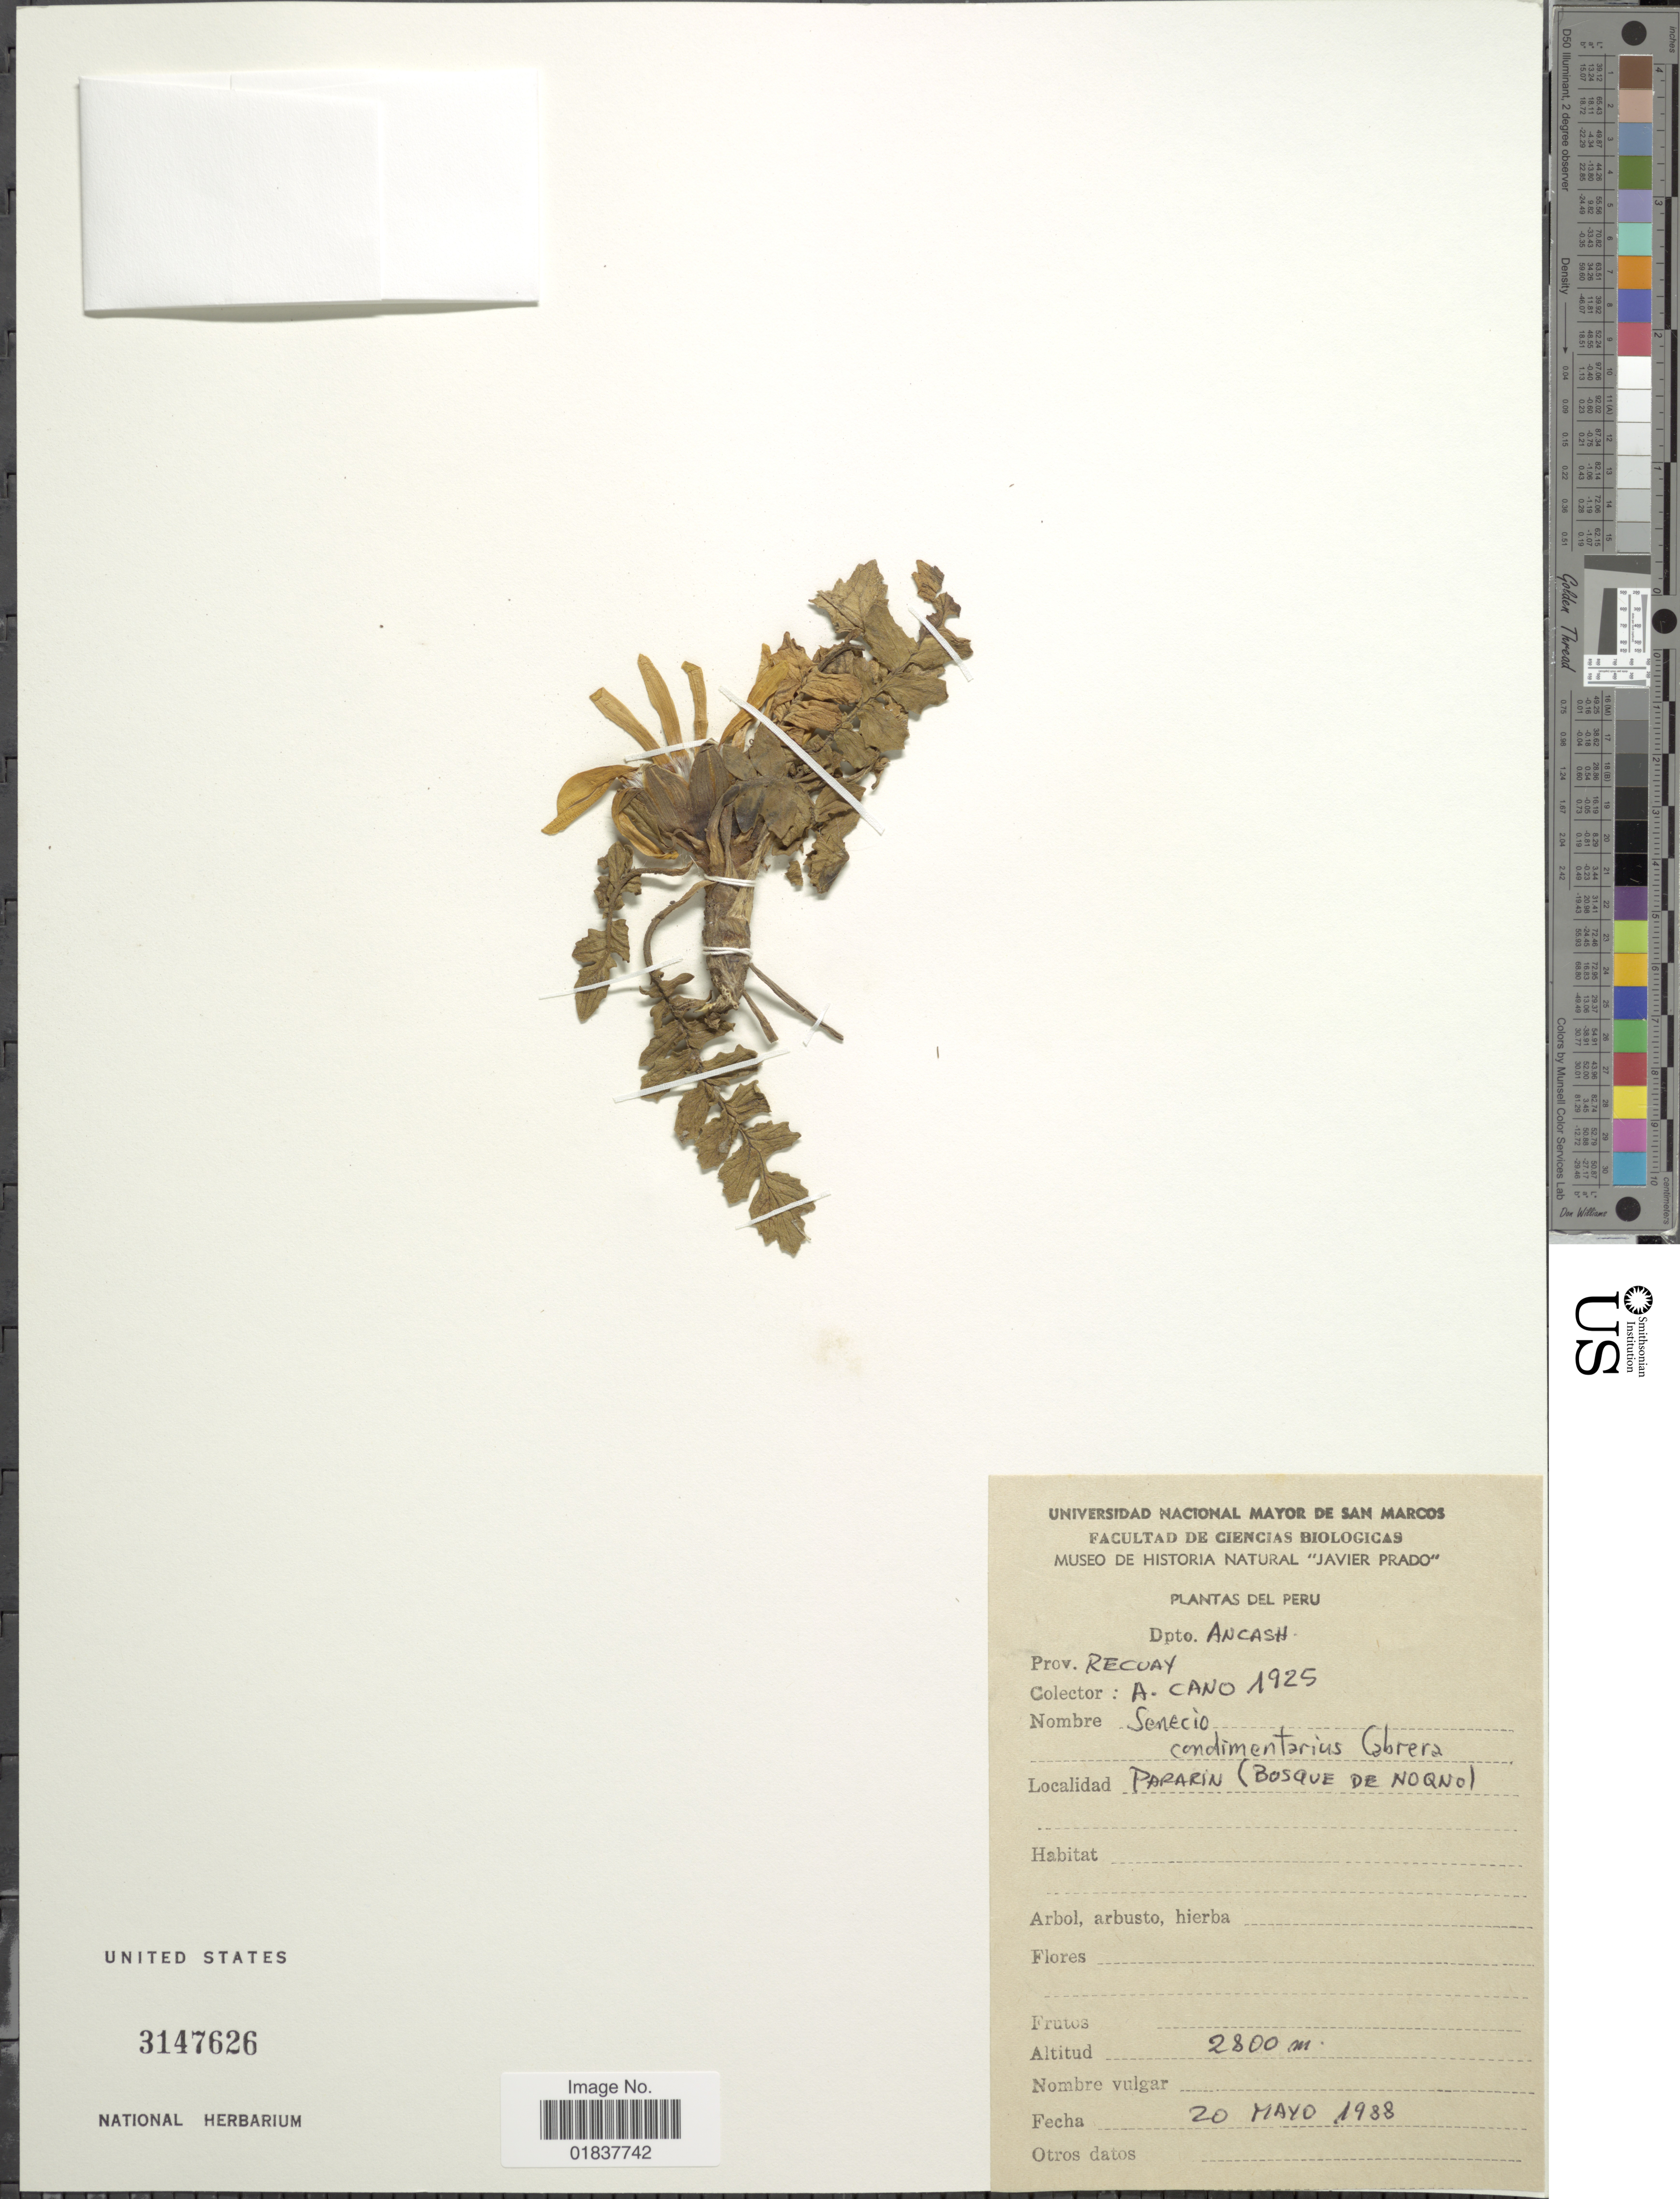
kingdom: Plantae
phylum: Tracheophyta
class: Magnoliopsida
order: Asterales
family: Asteraceae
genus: Senecio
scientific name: Senecio condimentarius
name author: Cabrera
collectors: A. Cano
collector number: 1925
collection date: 1938-05-20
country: Peru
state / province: Ancash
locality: Prov. Recuay, Pararin (Bosque de Noqno)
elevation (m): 2800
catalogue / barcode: US 3147626